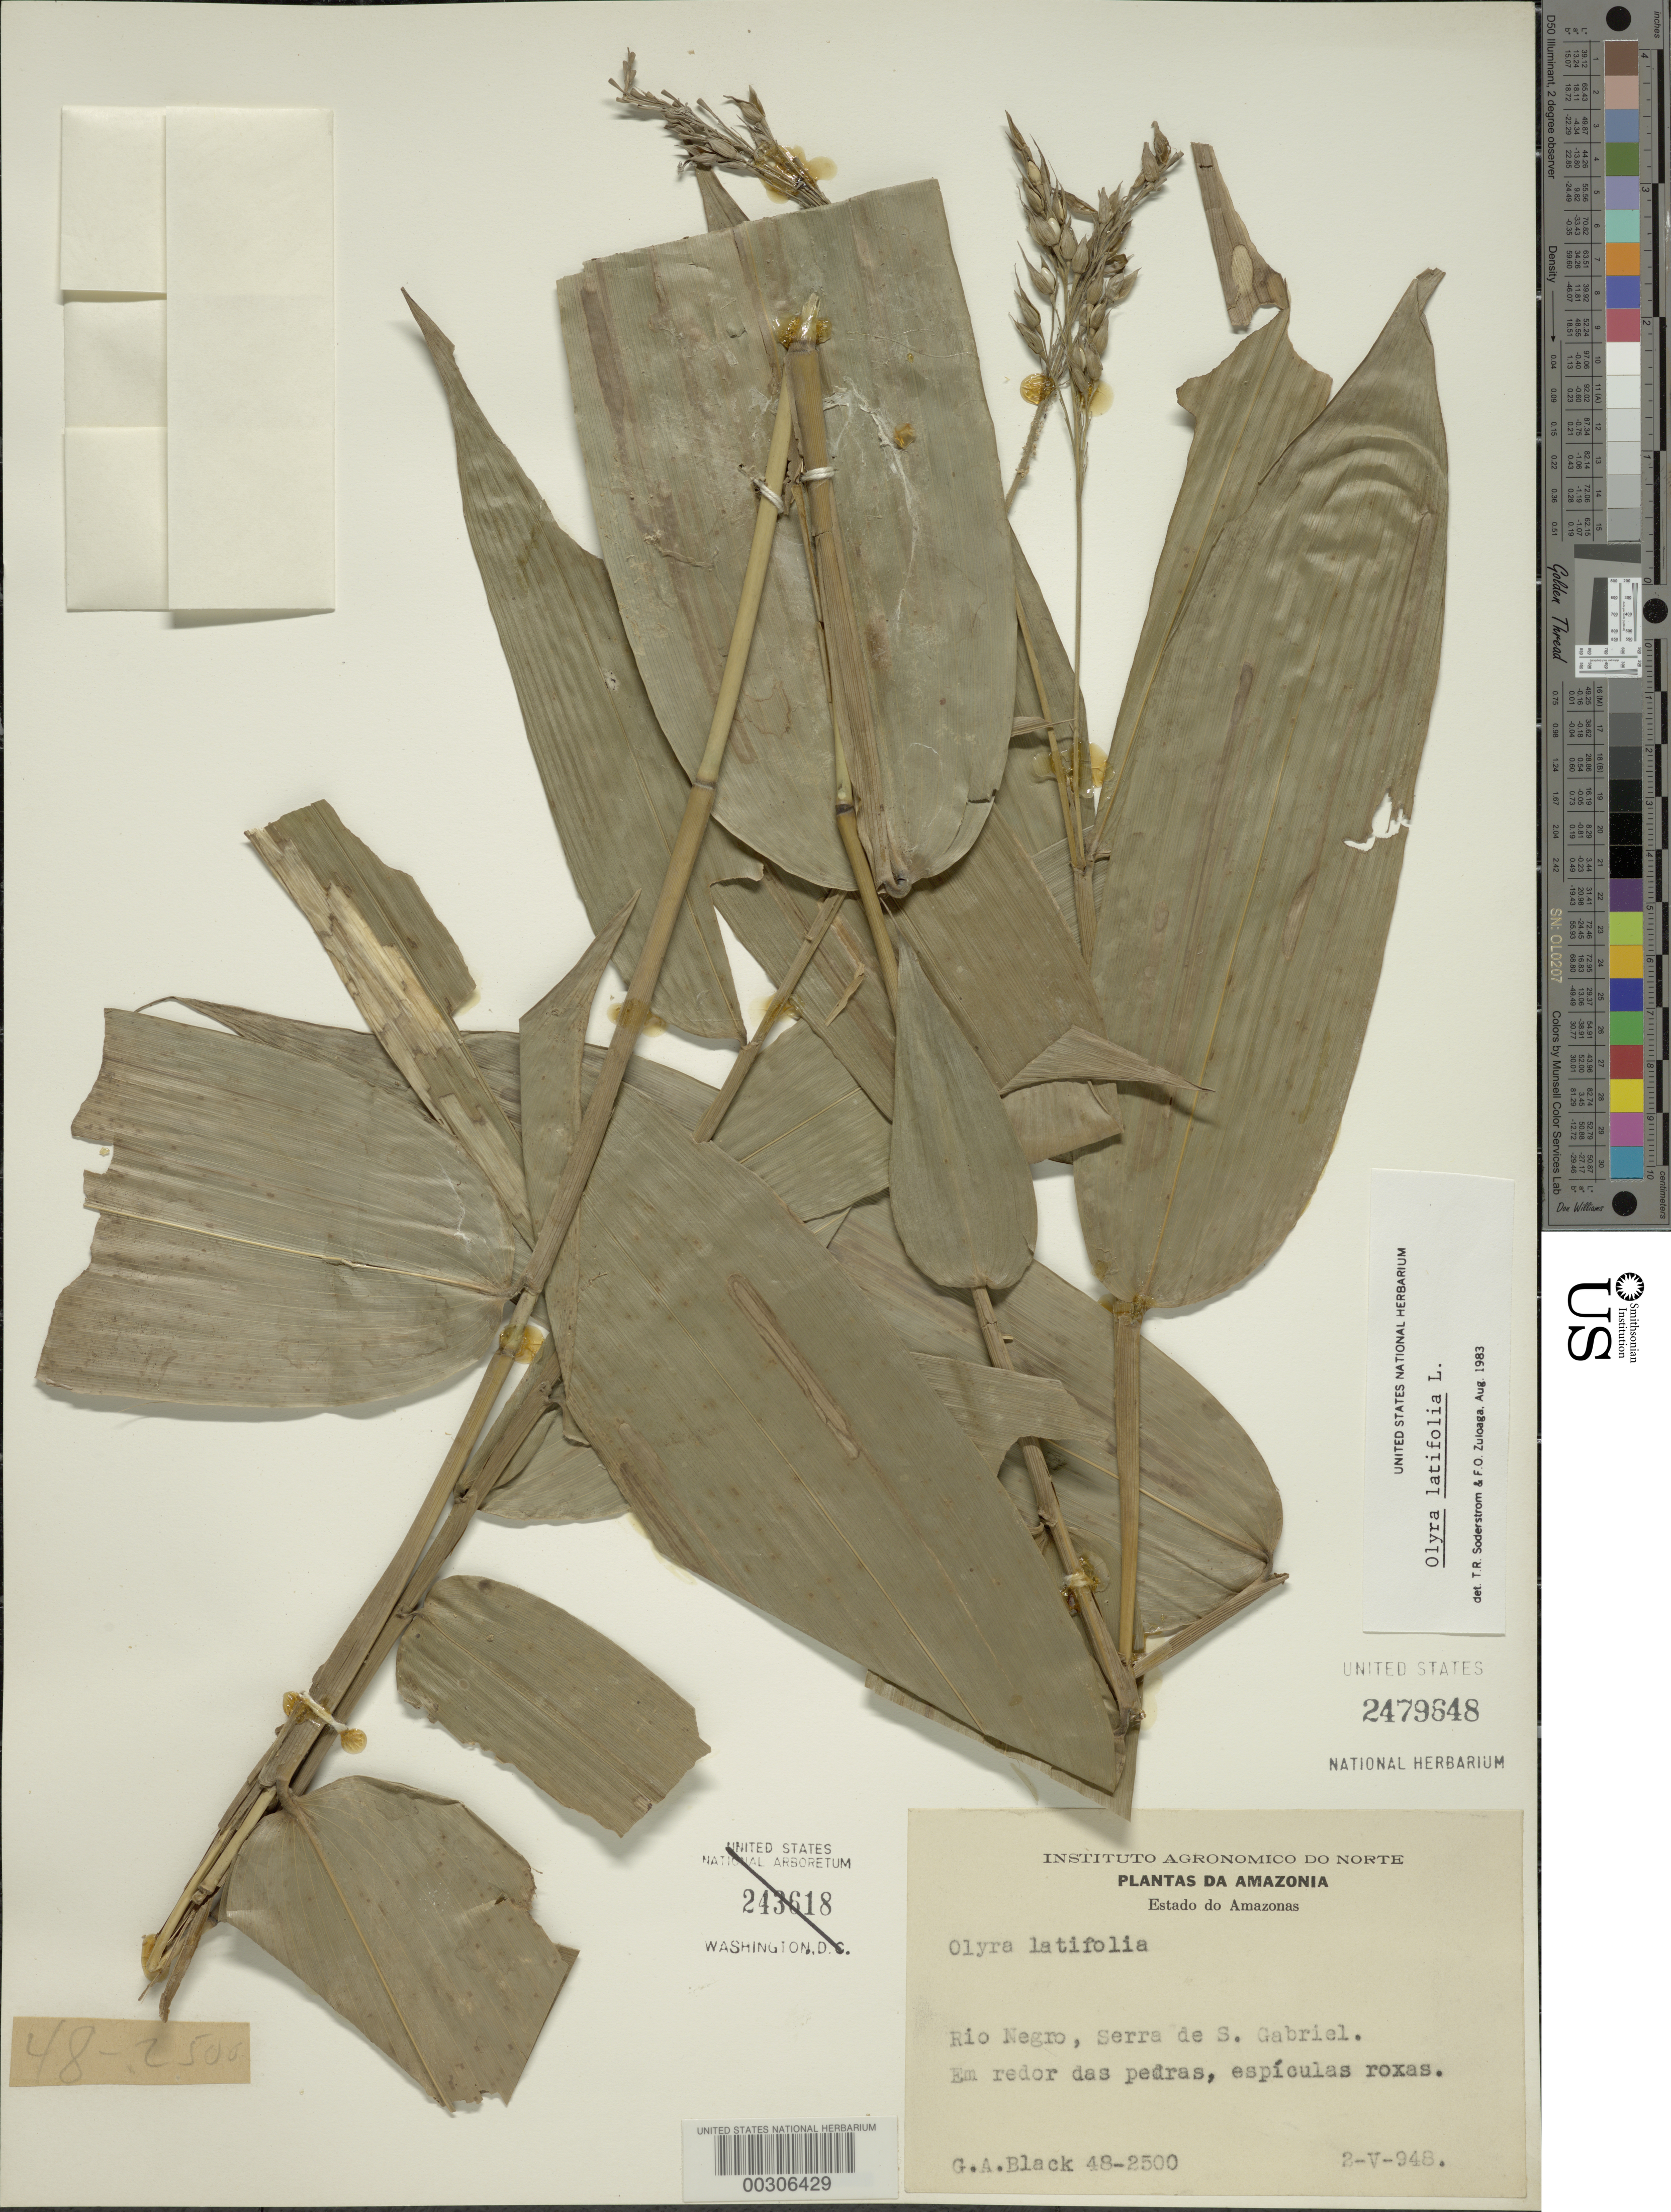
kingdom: Plantae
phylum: Tracheophyta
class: Liliopsida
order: Poales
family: Poaceae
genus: Olyra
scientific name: Olyra latifolia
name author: L.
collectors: G. A. Black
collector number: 48-2500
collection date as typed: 02 May 1948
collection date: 1948-05-02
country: Peru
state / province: Amazonas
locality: Río Negro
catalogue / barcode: US 2479648